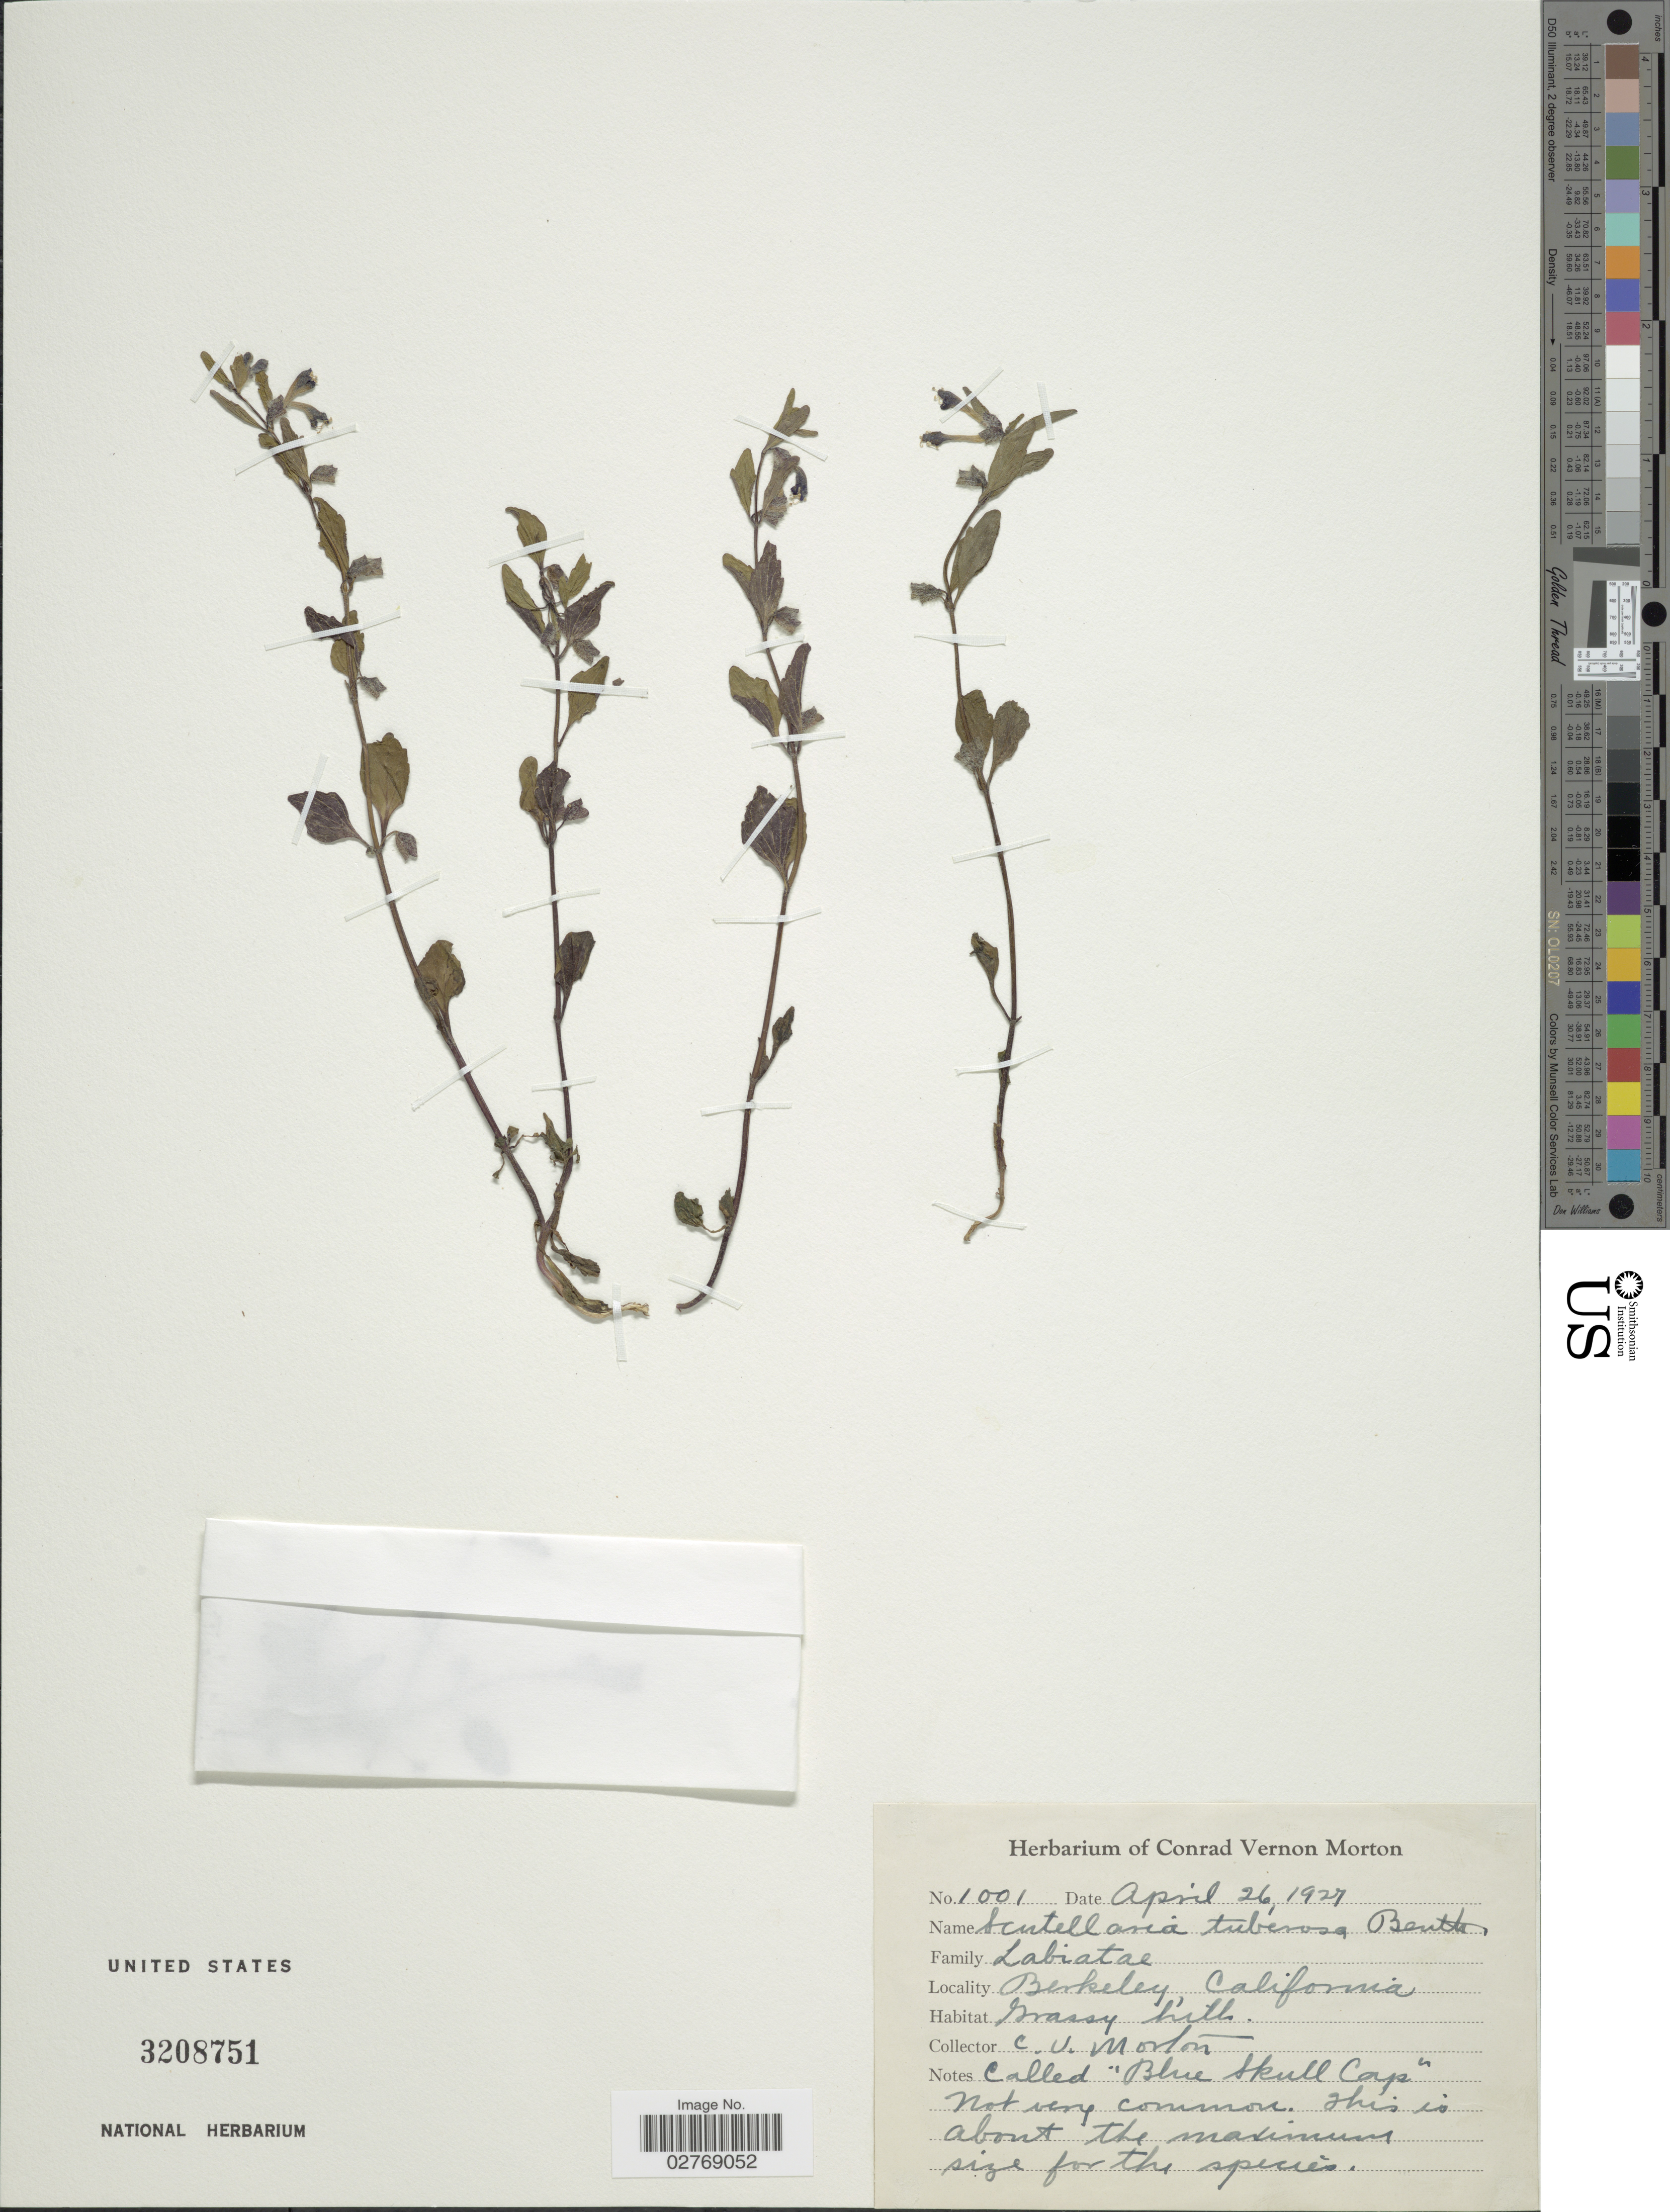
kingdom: Plantae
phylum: Tracheophyta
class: Magnoliopsida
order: Lamiales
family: Lamiaceae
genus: Scutellaria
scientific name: Scutellaria tuberosa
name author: Benth.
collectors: C. V. Morton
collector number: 1001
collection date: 1927-04-26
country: United States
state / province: California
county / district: Alameda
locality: Berkeley.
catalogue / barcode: US 3208751